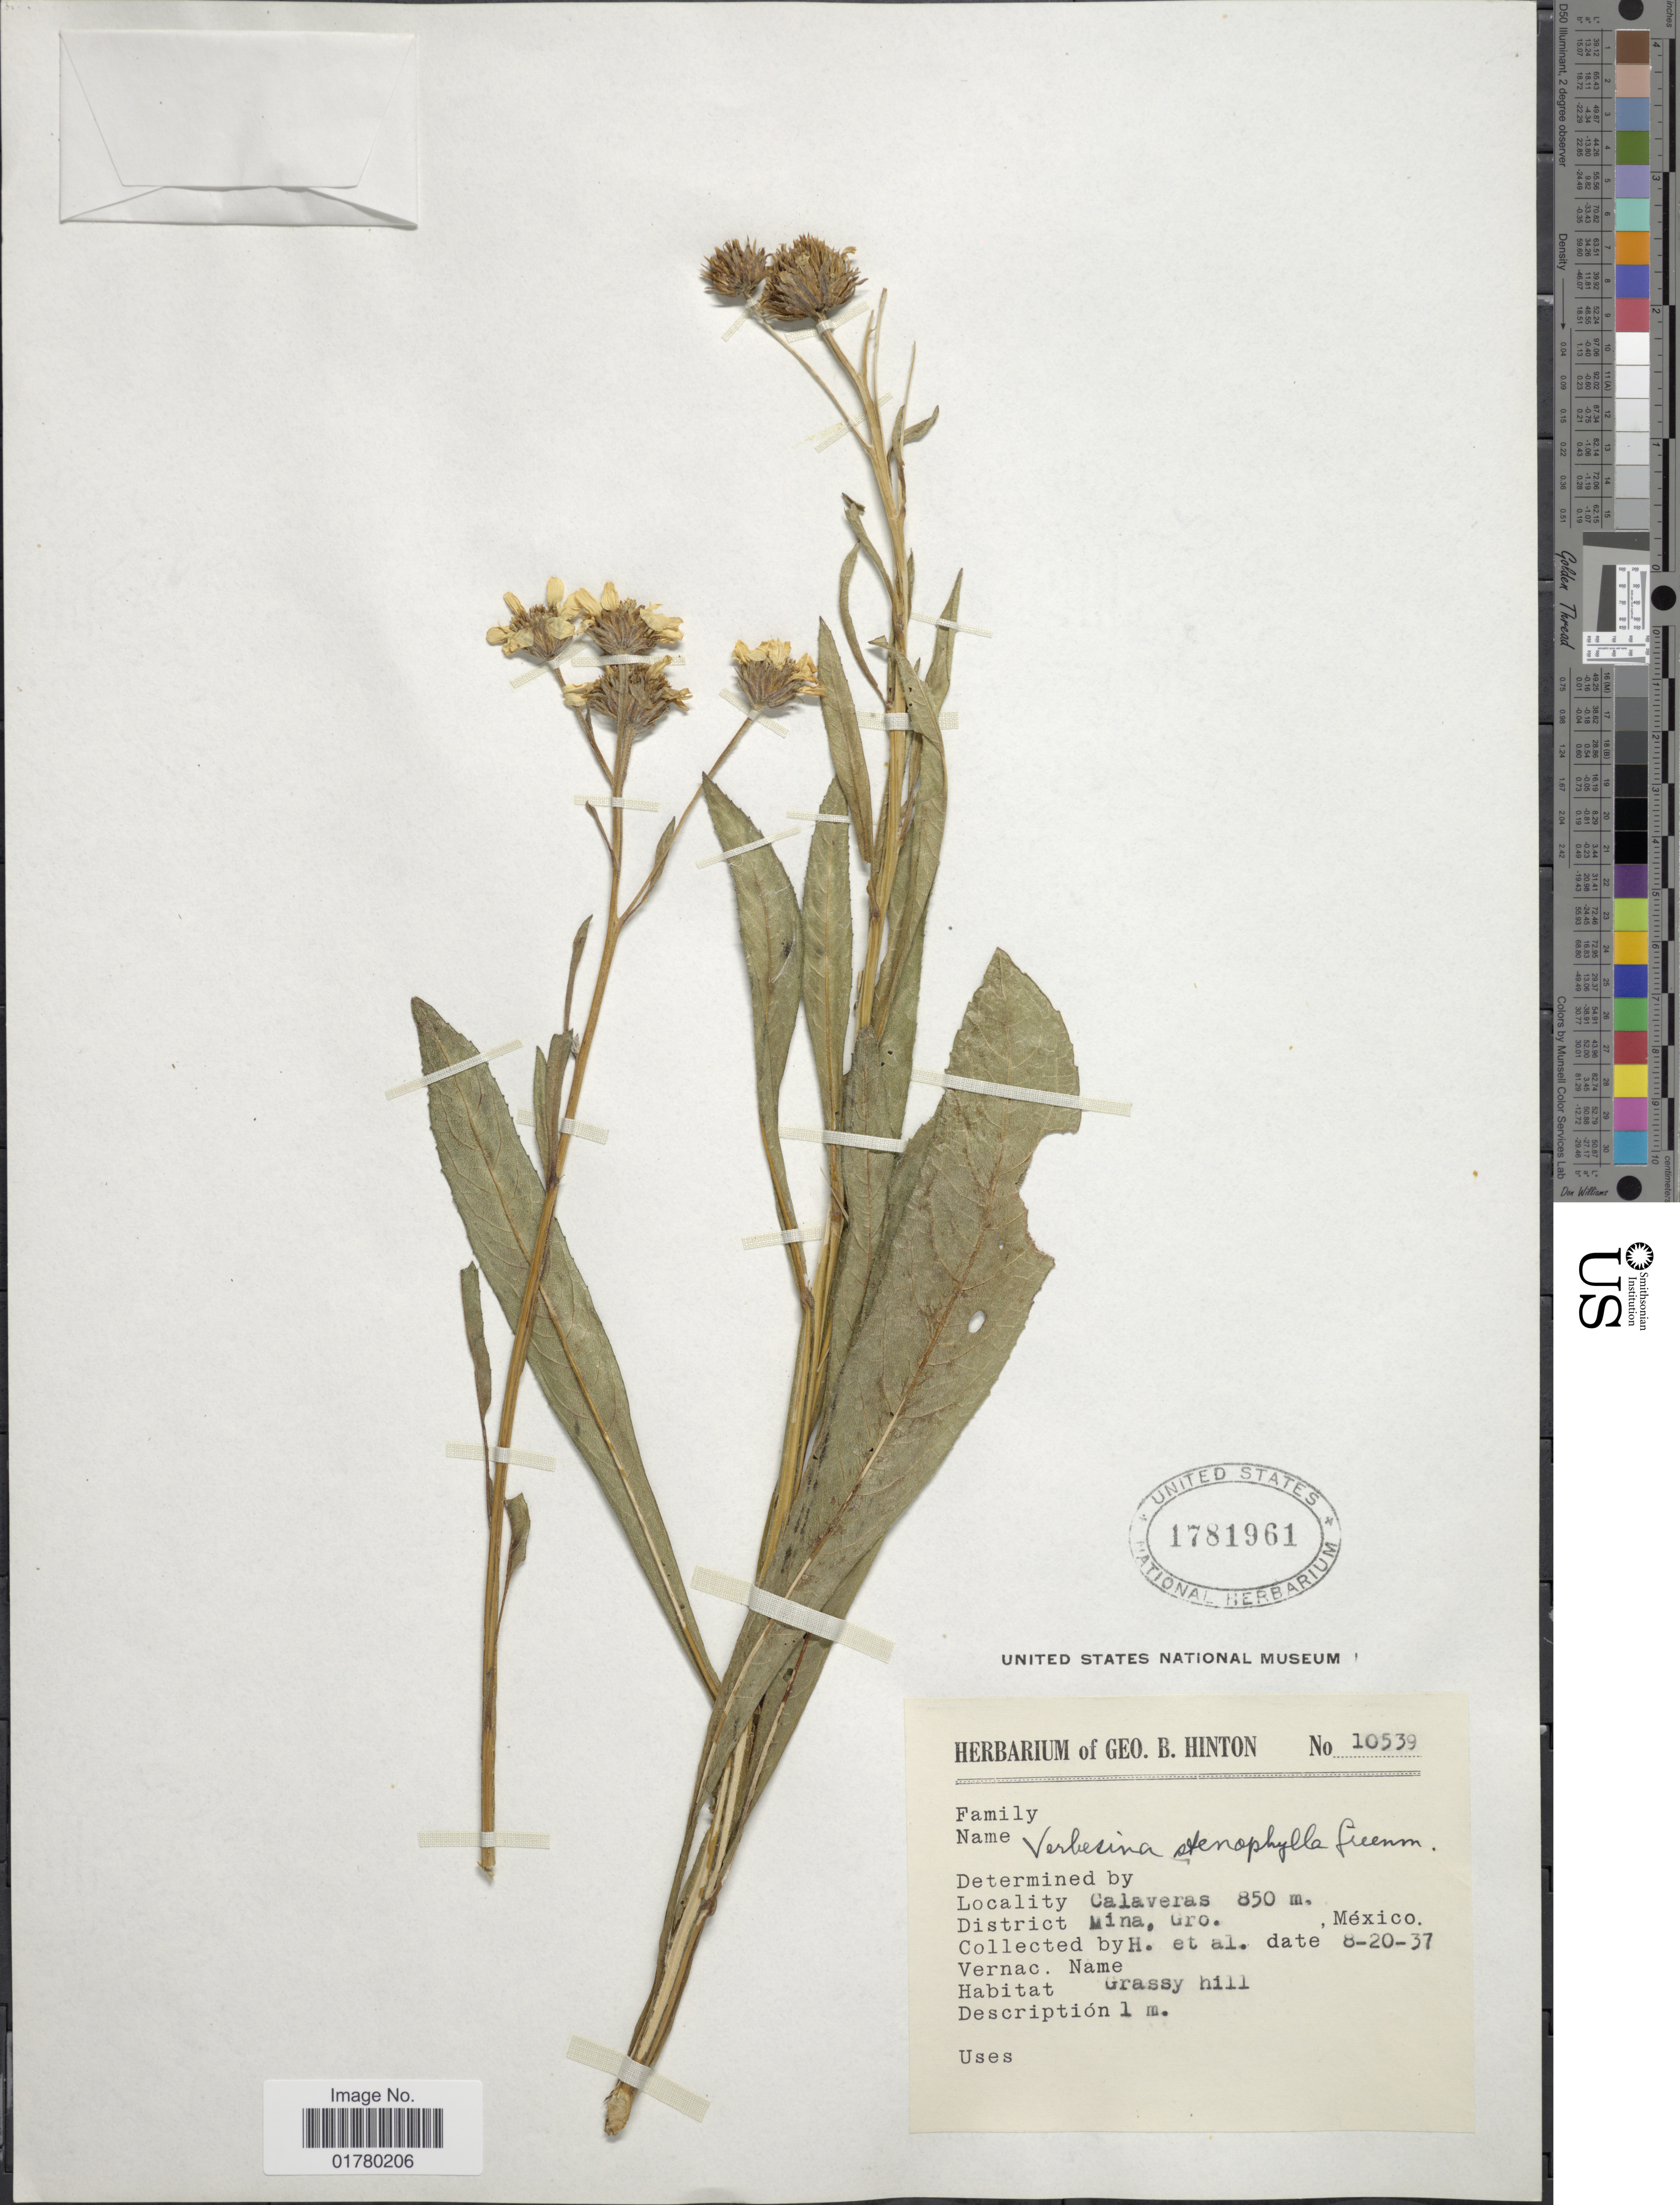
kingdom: Plantae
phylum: Tracheophyta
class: Magnoliopsida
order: Asterales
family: Asteraceae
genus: Verbesina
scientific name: Verbesina stenophylla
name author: Greenm.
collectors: G. B. Hinton & et al.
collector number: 10539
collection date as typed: Transcribed d/m/y: 20/8/37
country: Mexico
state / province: Guerrero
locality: Calaveras, District Mina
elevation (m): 850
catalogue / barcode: US 1781961